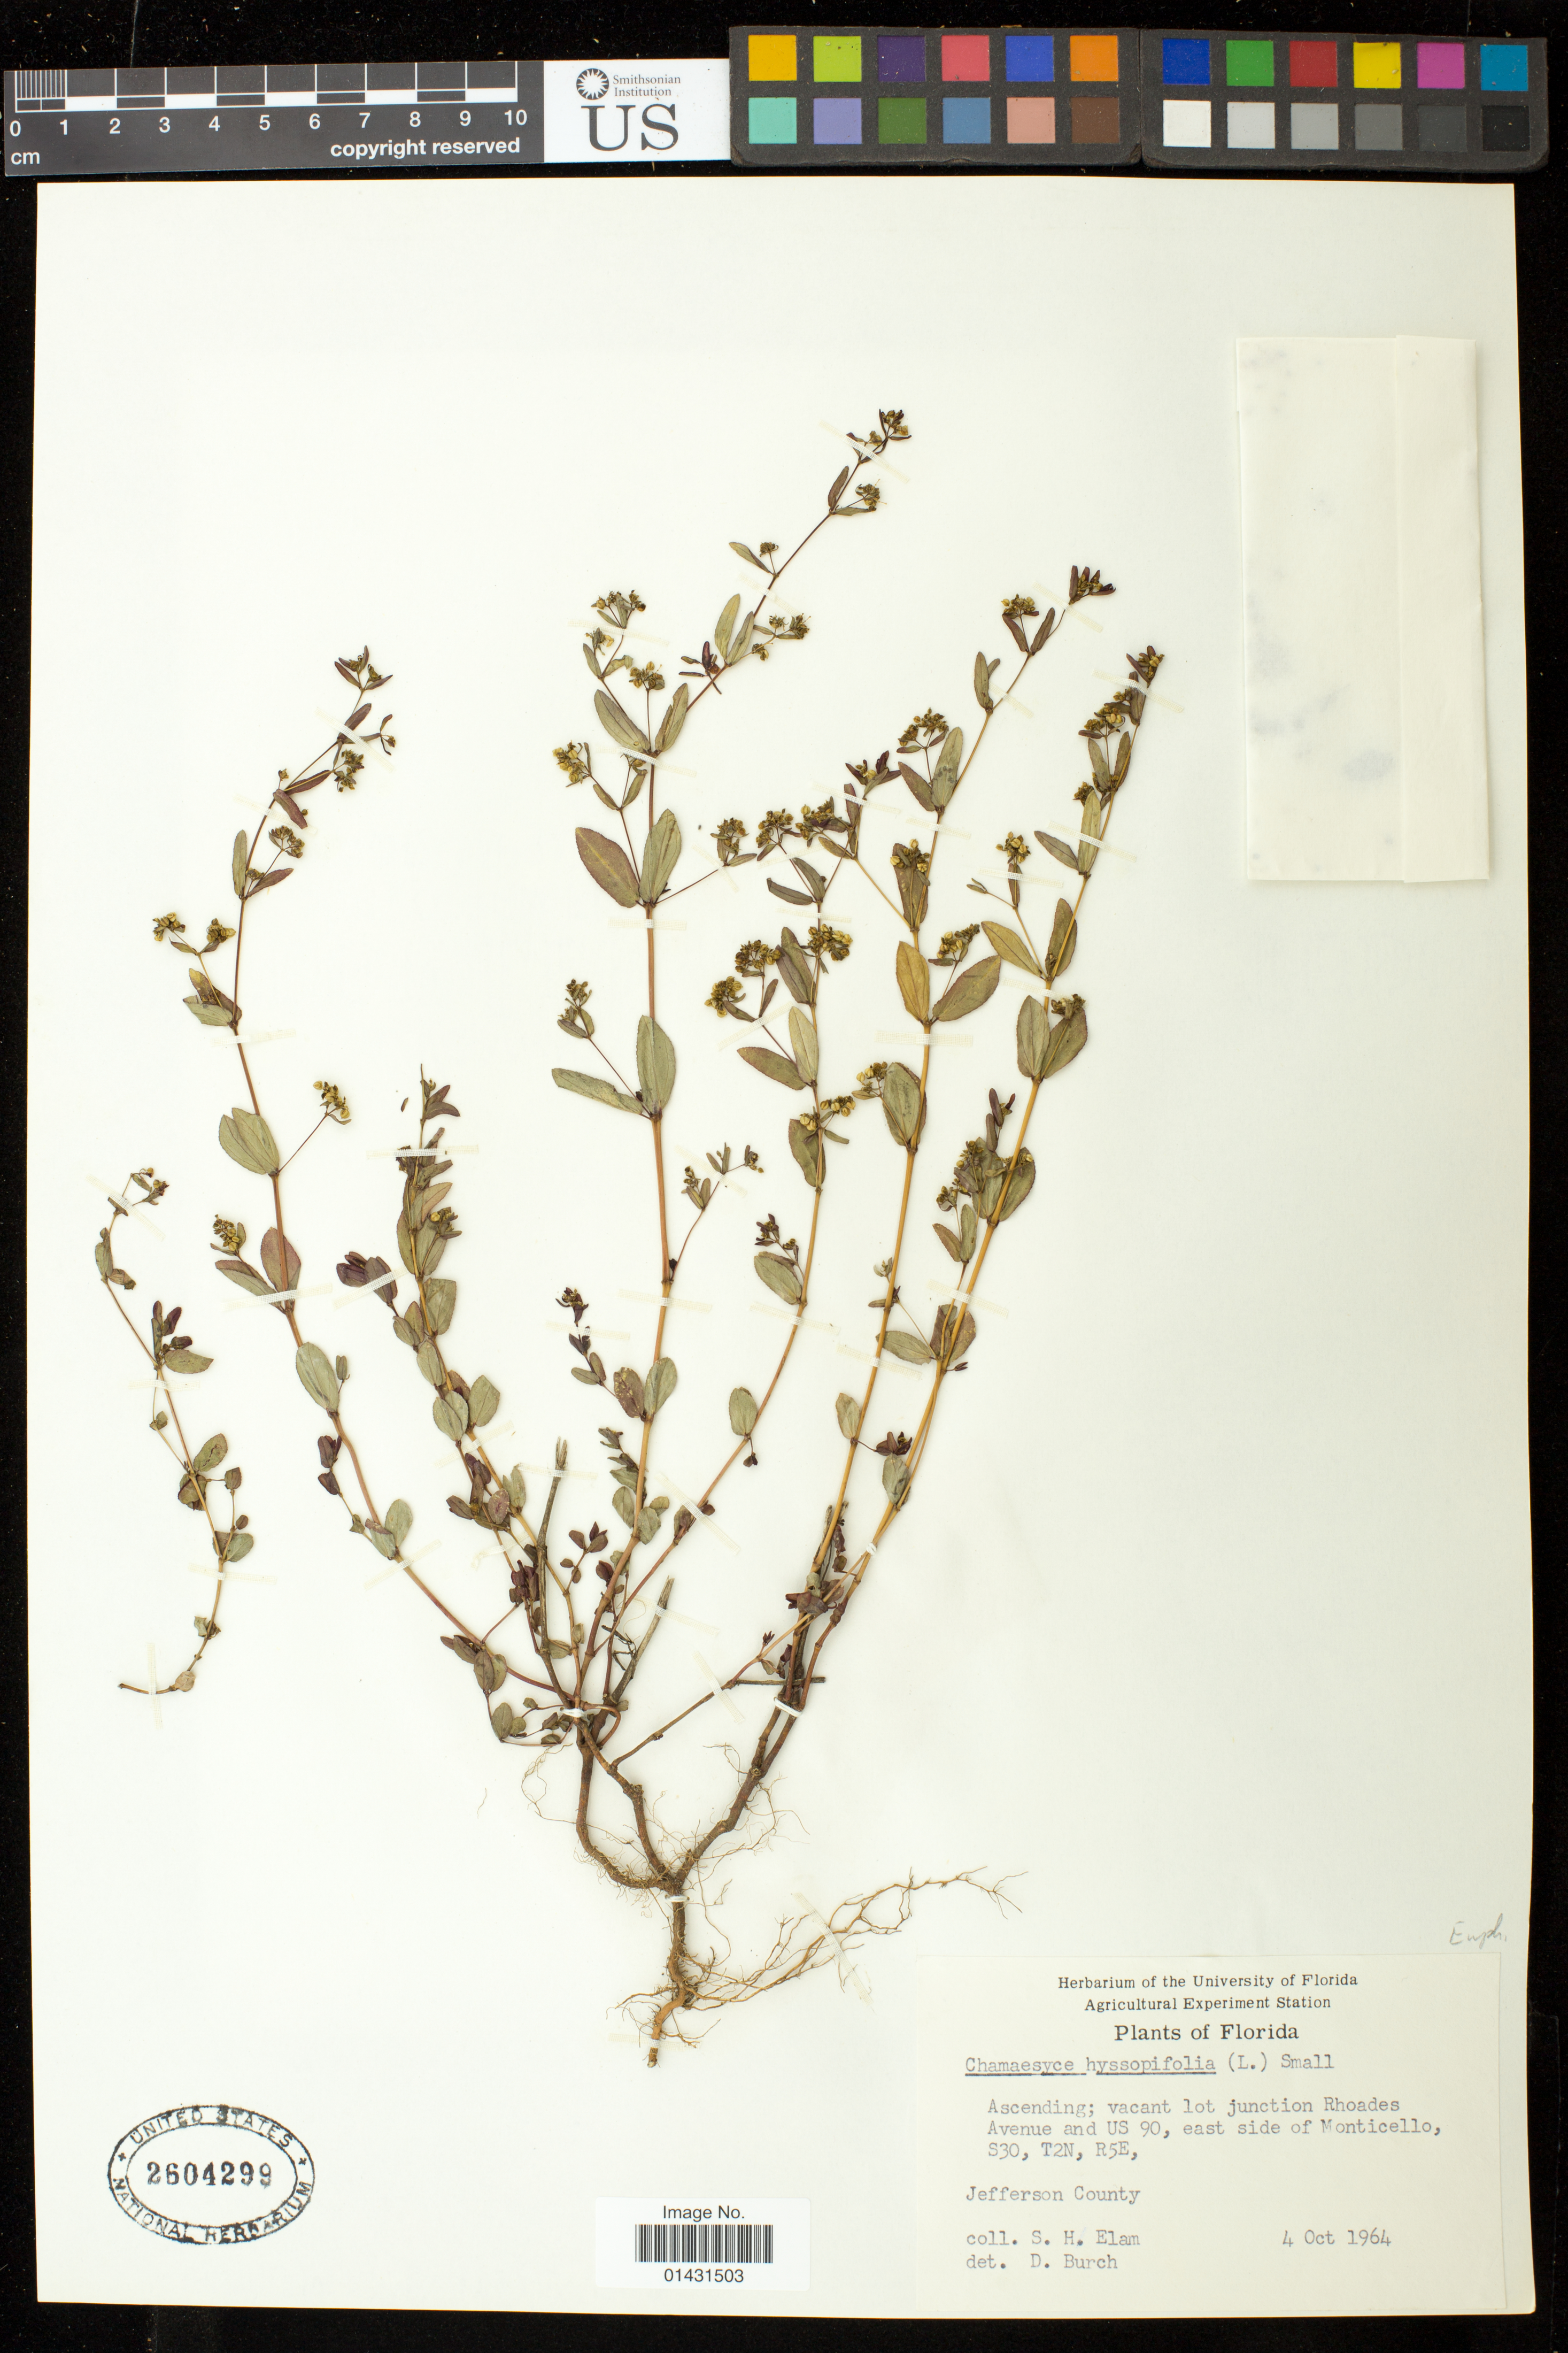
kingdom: Plantae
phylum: Tracheophyta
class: Magnoliopsida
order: Malpighiales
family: Euphorbiaceae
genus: Euphorbia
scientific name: Euphorbia hyssopifolia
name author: L.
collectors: S. Elam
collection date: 1964-10-04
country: United States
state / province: Florida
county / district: Jefferson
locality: Junction Rhoades Avenue and US 90, east side of Monticello, S30, T2N, R5E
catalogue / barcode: US 2604299